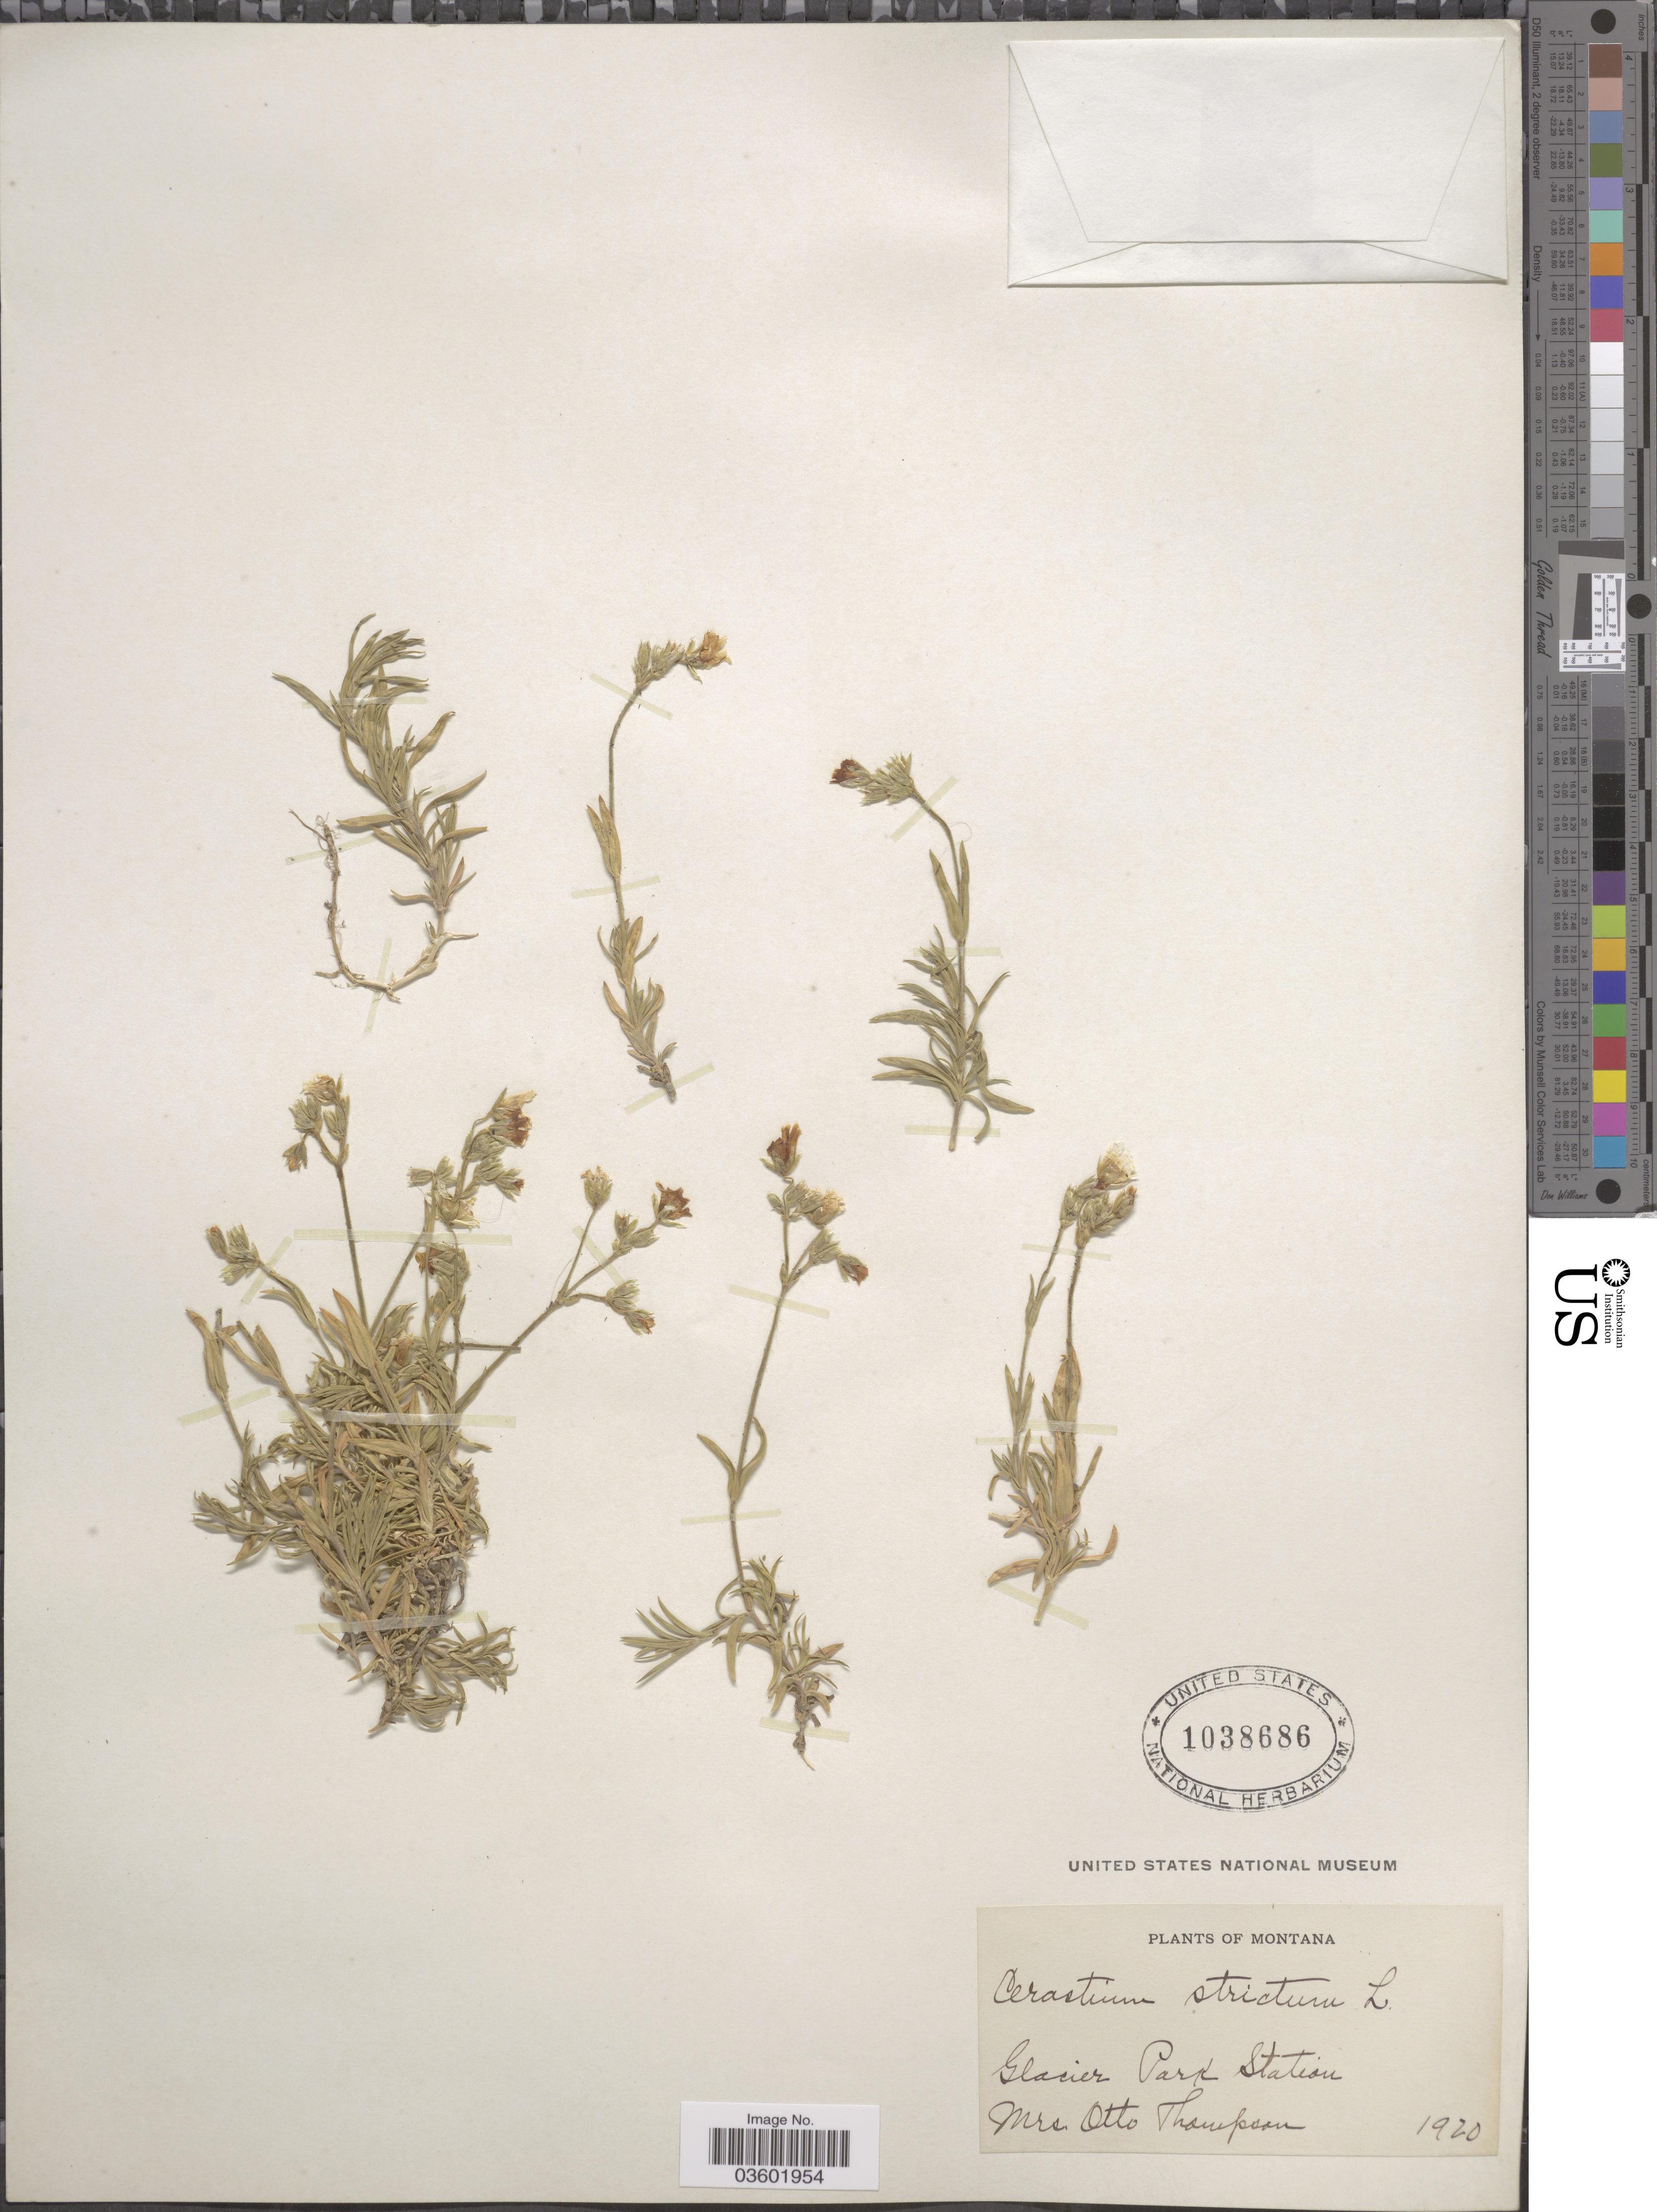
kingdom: Plantae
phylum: Tracheophyta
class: Magnoliopsida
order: Caryophyllales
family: Caryophyllaceae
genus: Cerastium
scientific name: Cerastium strictum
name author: L.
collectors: O. Thompson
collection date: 1920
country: United States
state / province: Montana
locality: Glacier National Park.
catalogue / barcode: US 1038686